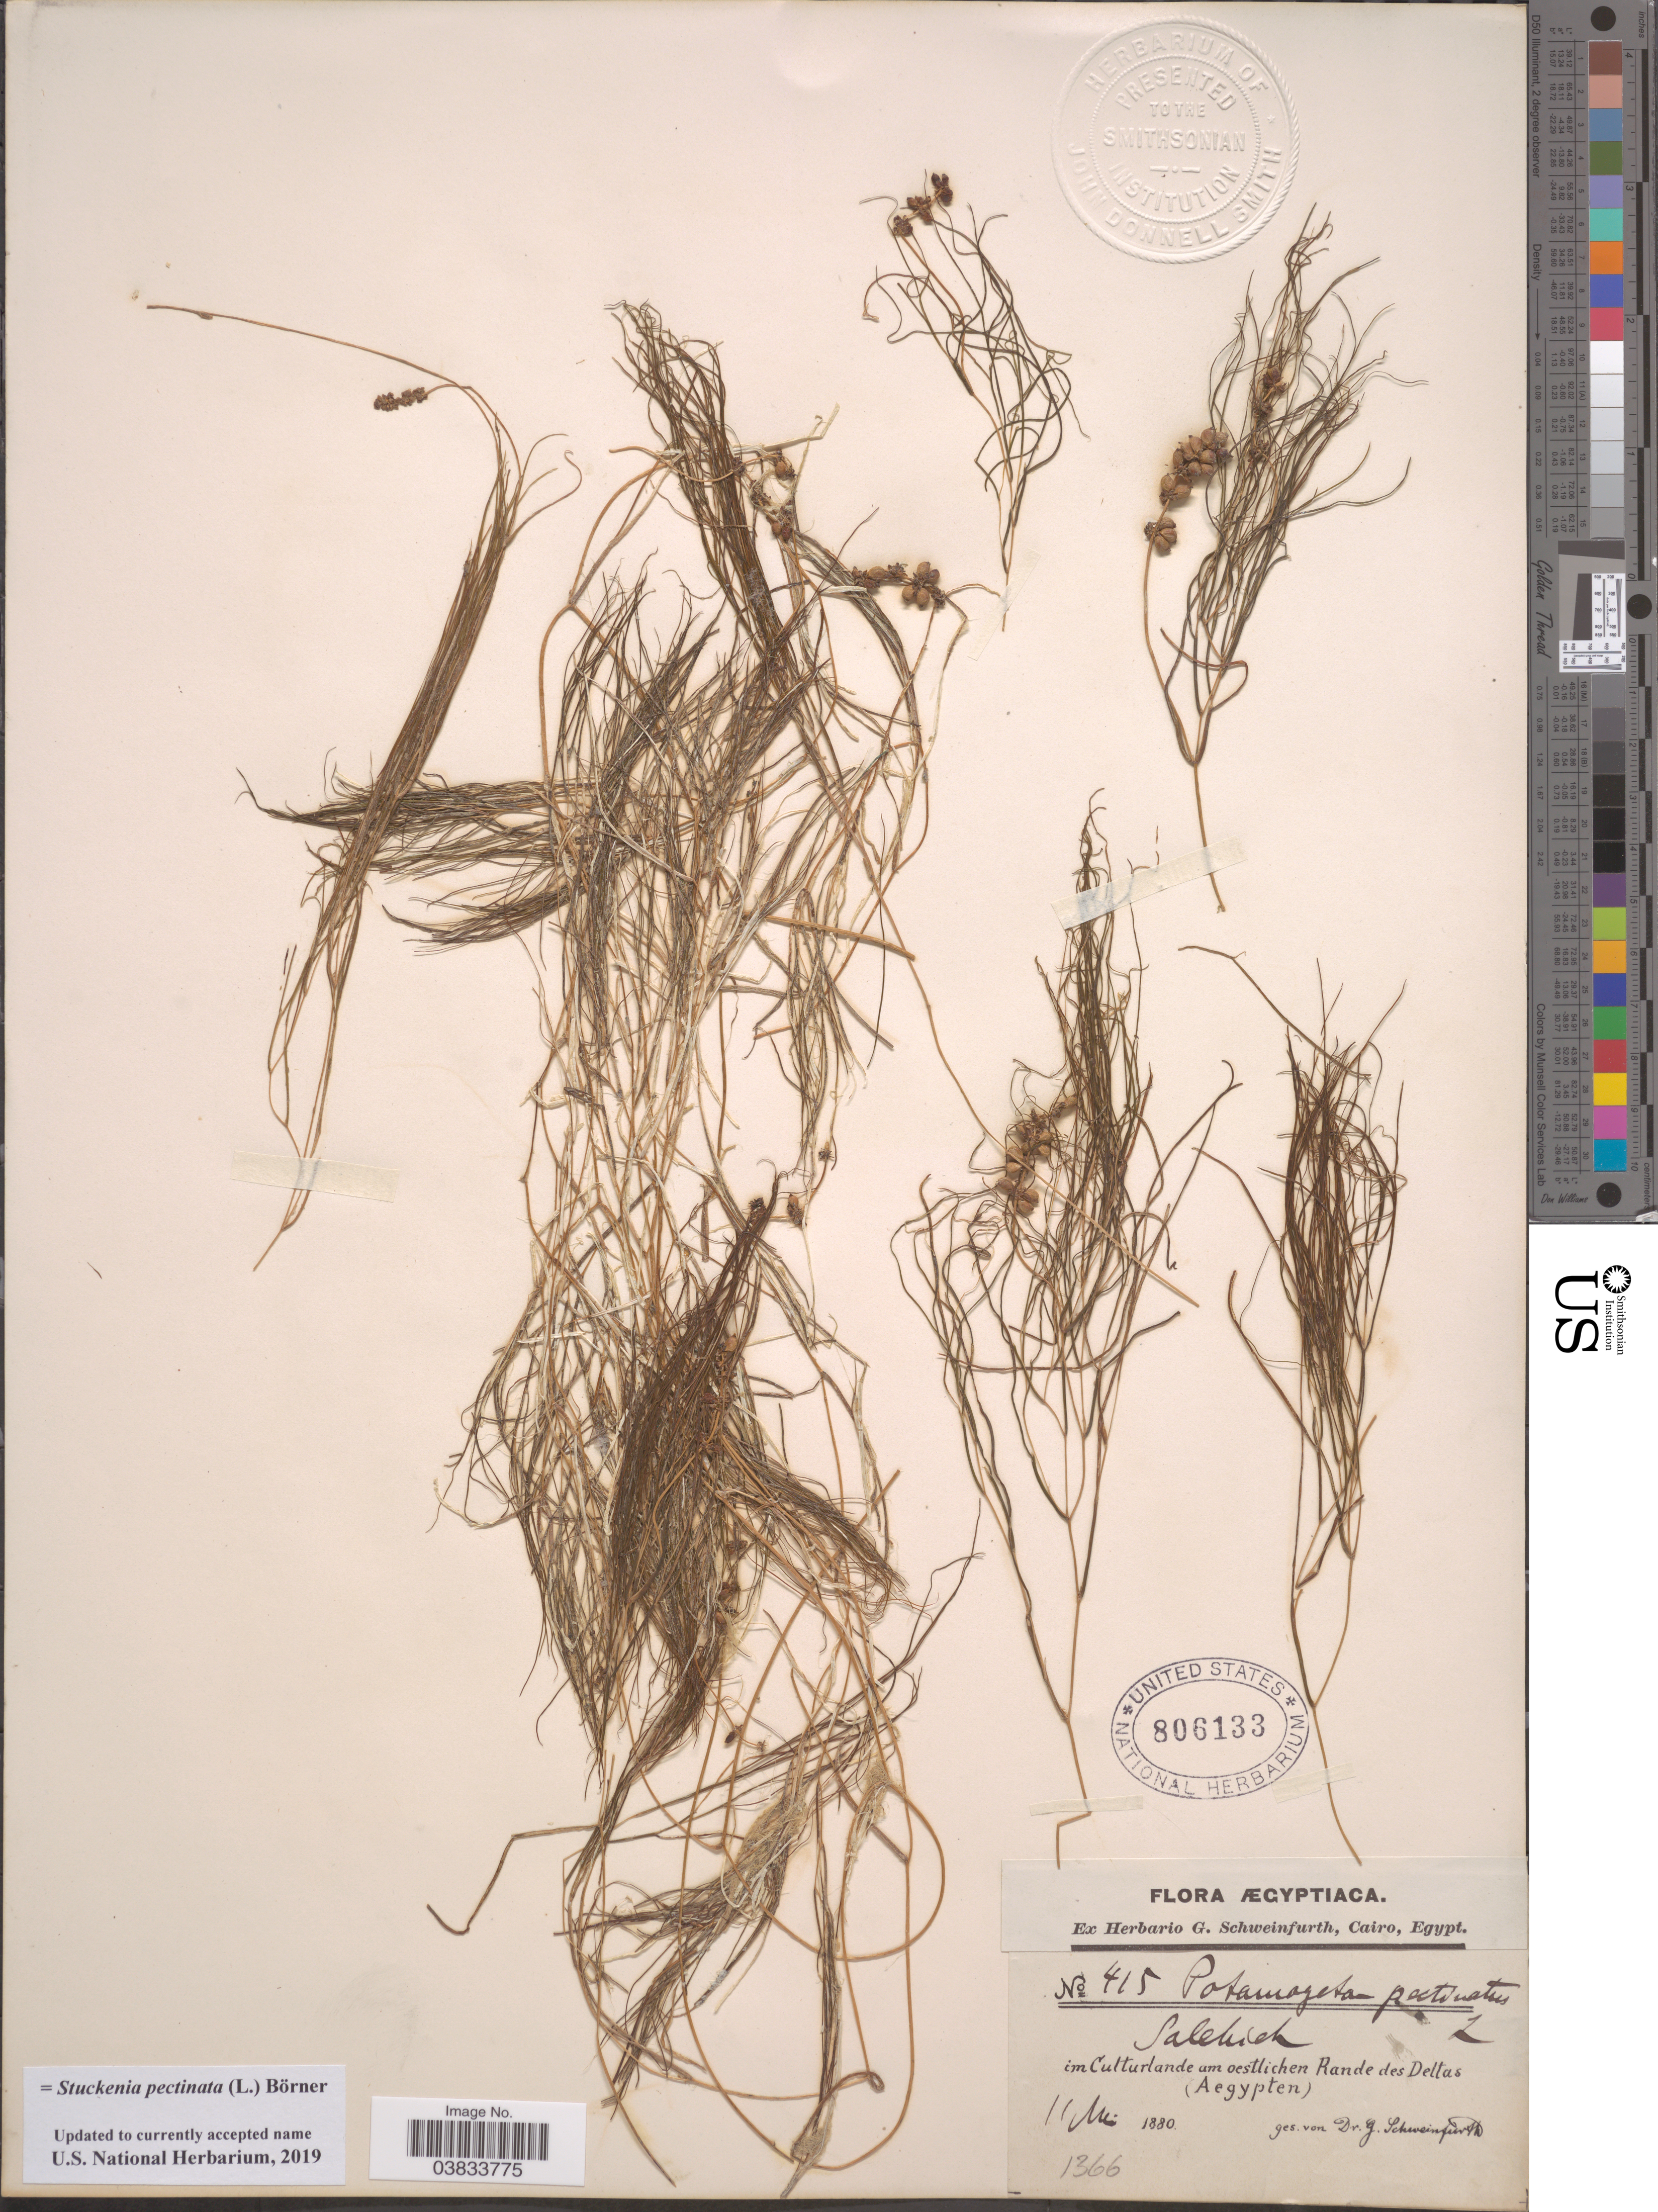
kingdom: Plantae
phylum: Tracheophyta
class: Liliopsida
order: Alismatales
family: Potamogetonaceae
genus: Stuckenia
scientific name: Stuckenia pectinata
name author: (L.) Börner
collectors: G. A. Schweinfurth (herbarium)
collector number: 415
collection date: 1880-05-11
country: Egypt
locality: Im Culturlande am oestlichen Rande des Deltas (Aegypten).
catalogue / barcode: US 806133